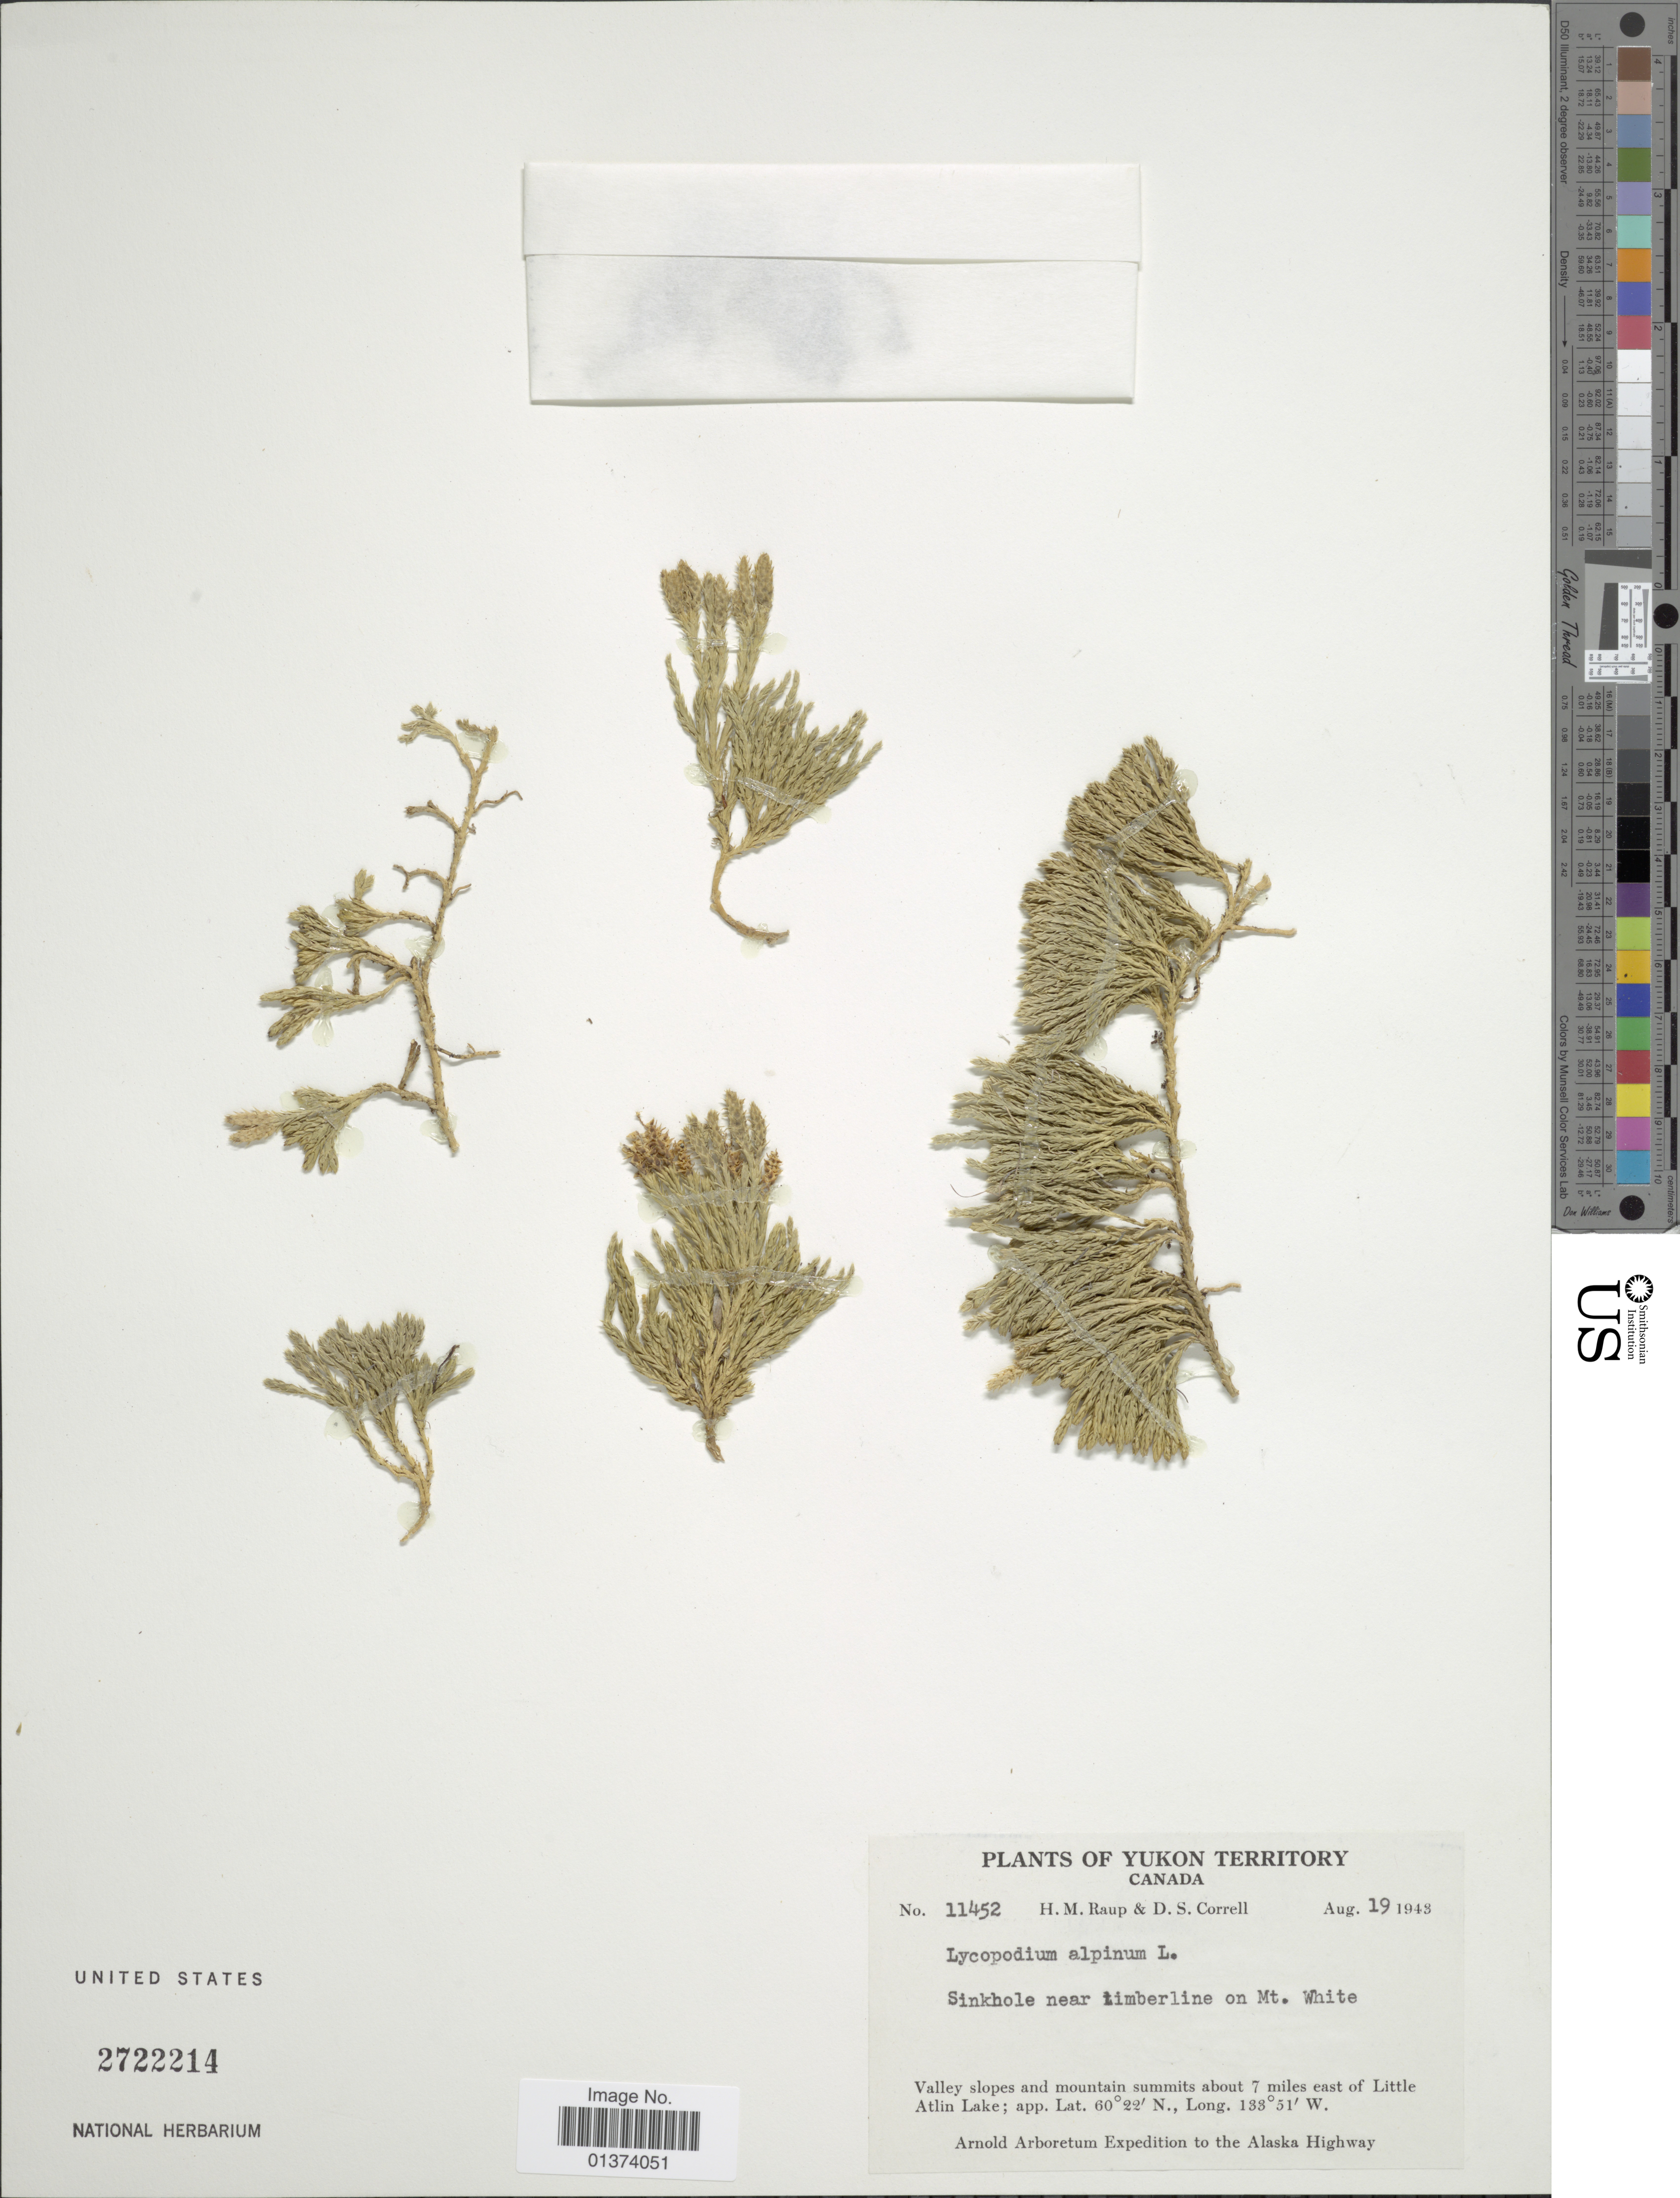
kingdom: Plantae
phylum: Tracheophyta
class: Lycopodiopsida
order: Lycopodiales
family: Lycopodiaceae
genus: Diphasiastrum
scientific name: Diphasiastrum alpinum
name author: (L.) Holub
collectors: H. Raup & D. S. Correll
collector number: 11452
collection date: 1948-08-19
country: Canada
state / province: Yukon Territory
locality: Sinkhole near timberline on Mt. White, Valley slopes and mountain summits about 7 miles east of Little Atlin Lake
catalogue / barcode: US 2722214